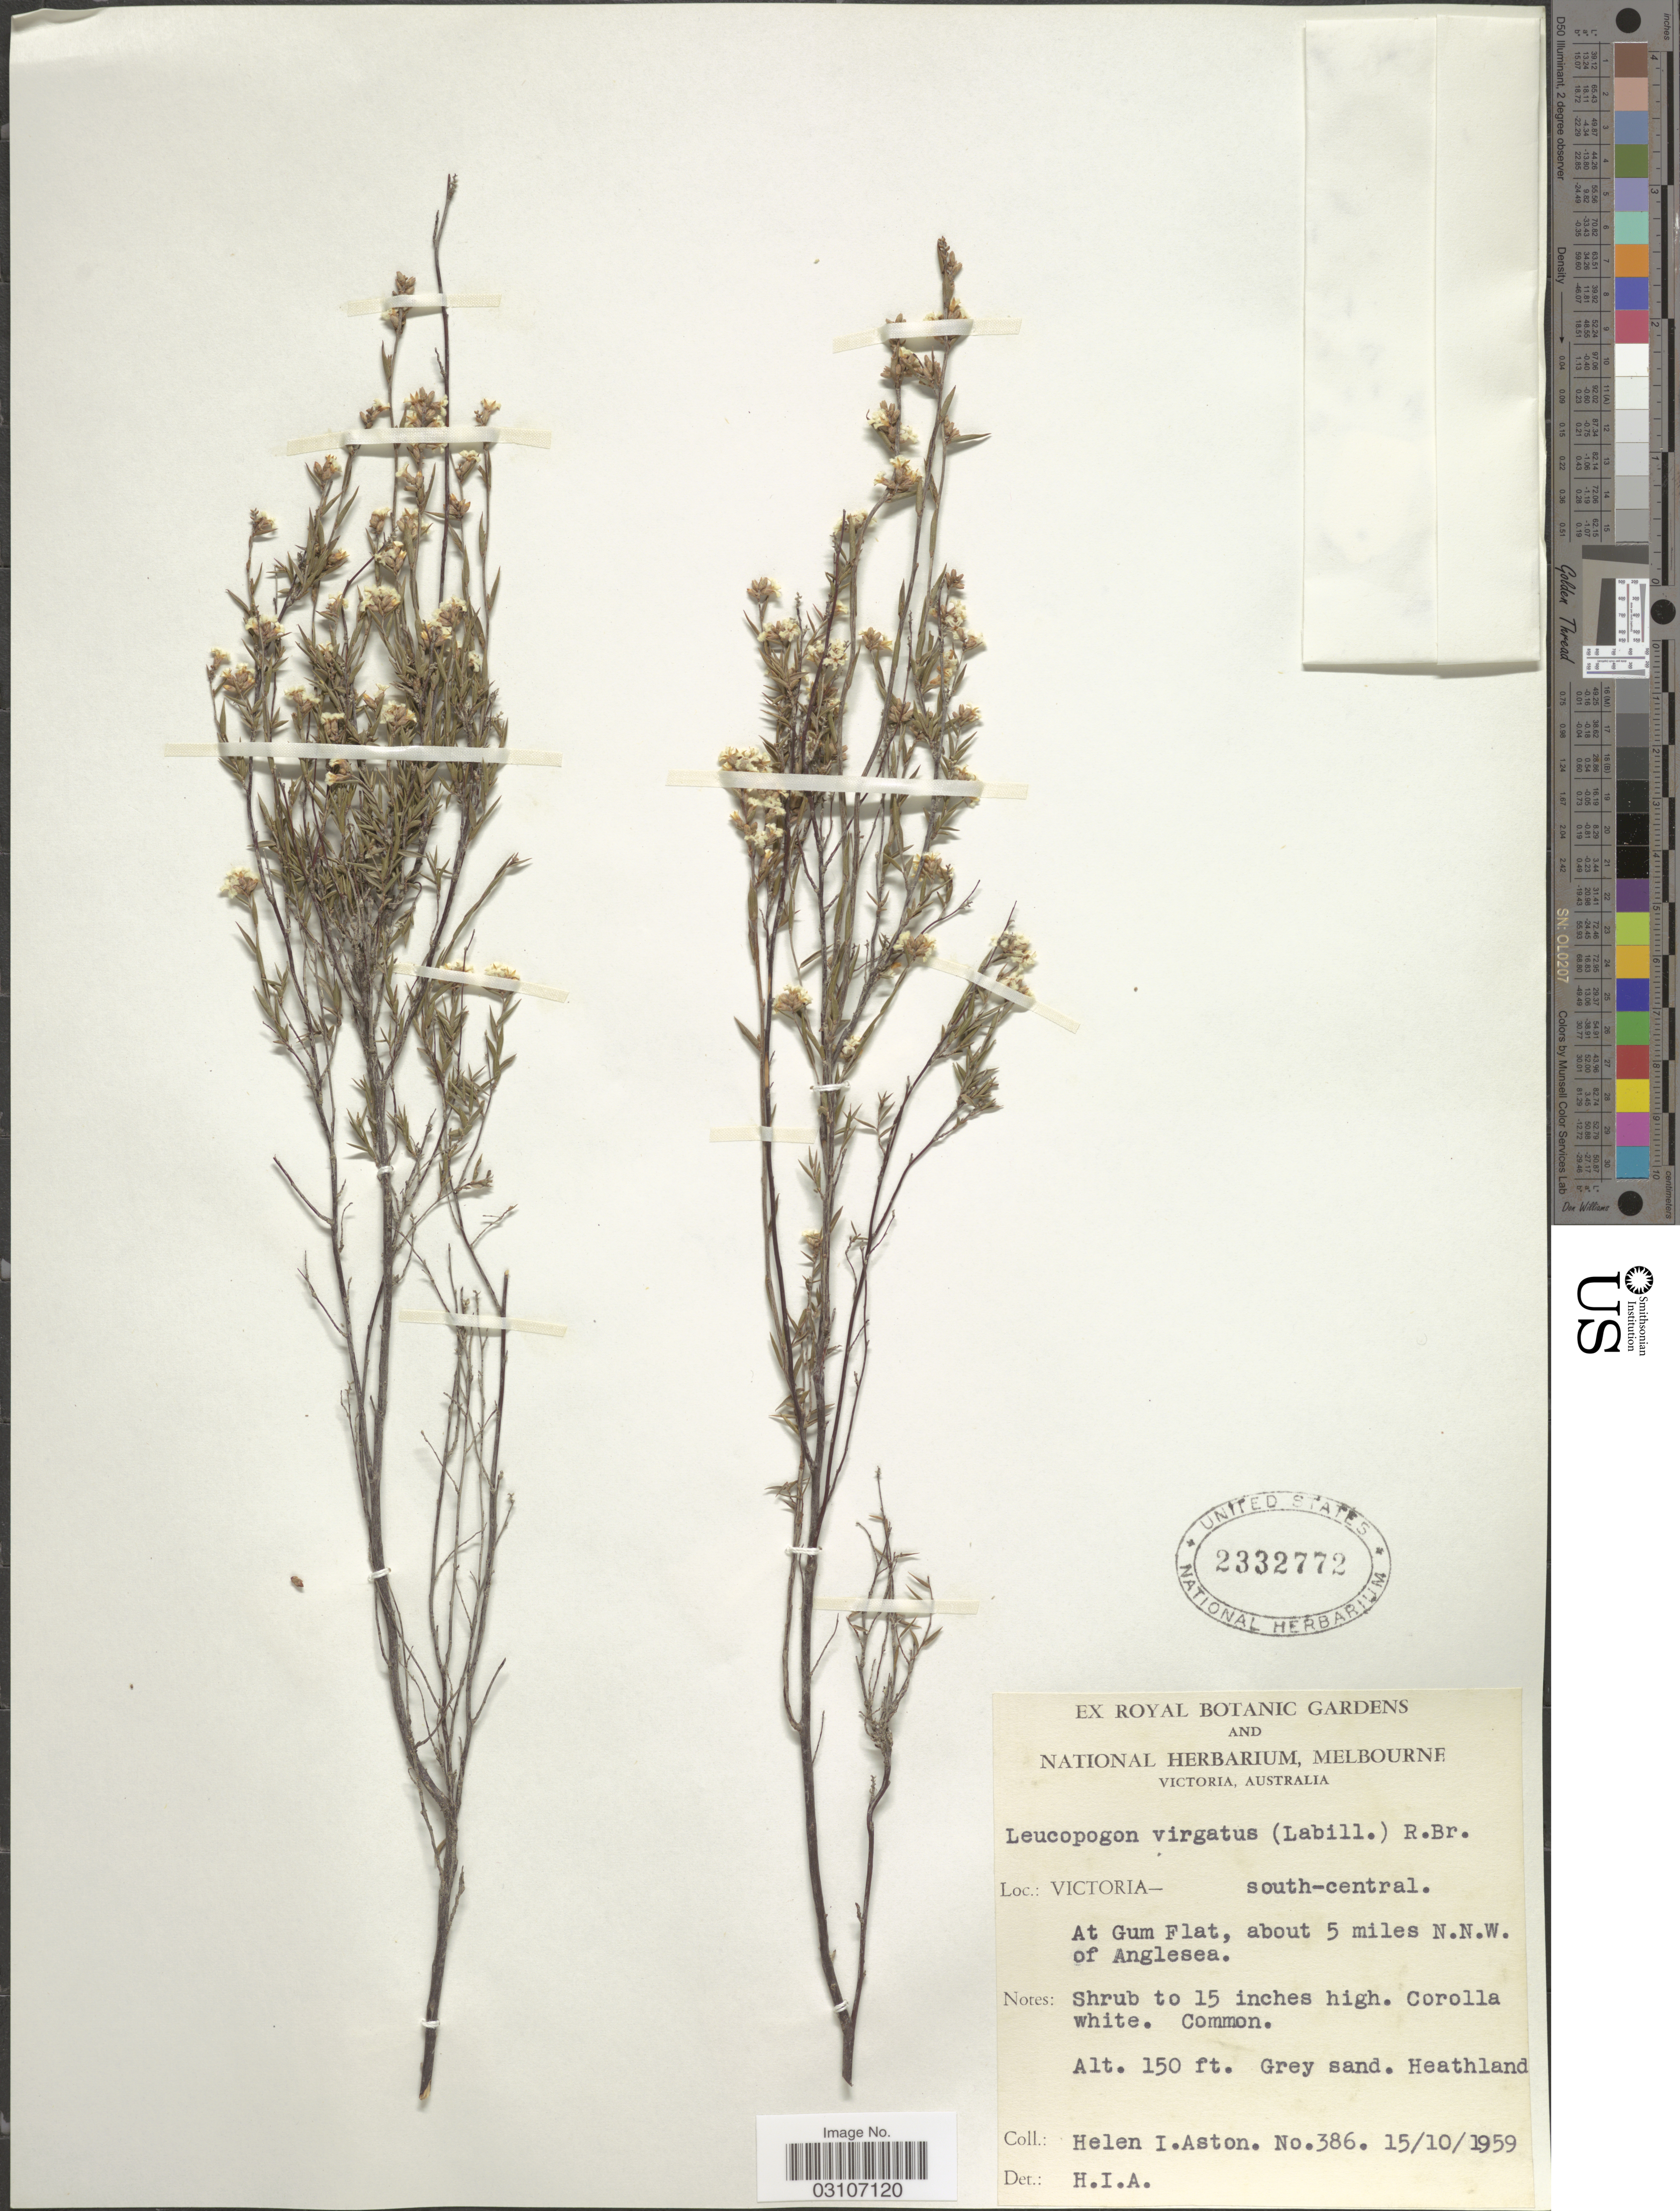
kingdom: Plantae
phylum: Tracheophyta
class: Magnoliopsida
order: Ericales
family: Ericaceae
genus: Leucopogon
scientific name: Leucopogon virgatus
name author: R. Br.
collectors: H. I. Aston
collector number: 386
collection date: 1959-10-15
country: Australia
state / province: Victoria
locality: Victoria- south-central. At Gum Flat, about 5 miles N.N.W. of Anglesea.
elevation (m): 46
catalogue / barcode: US 2332772